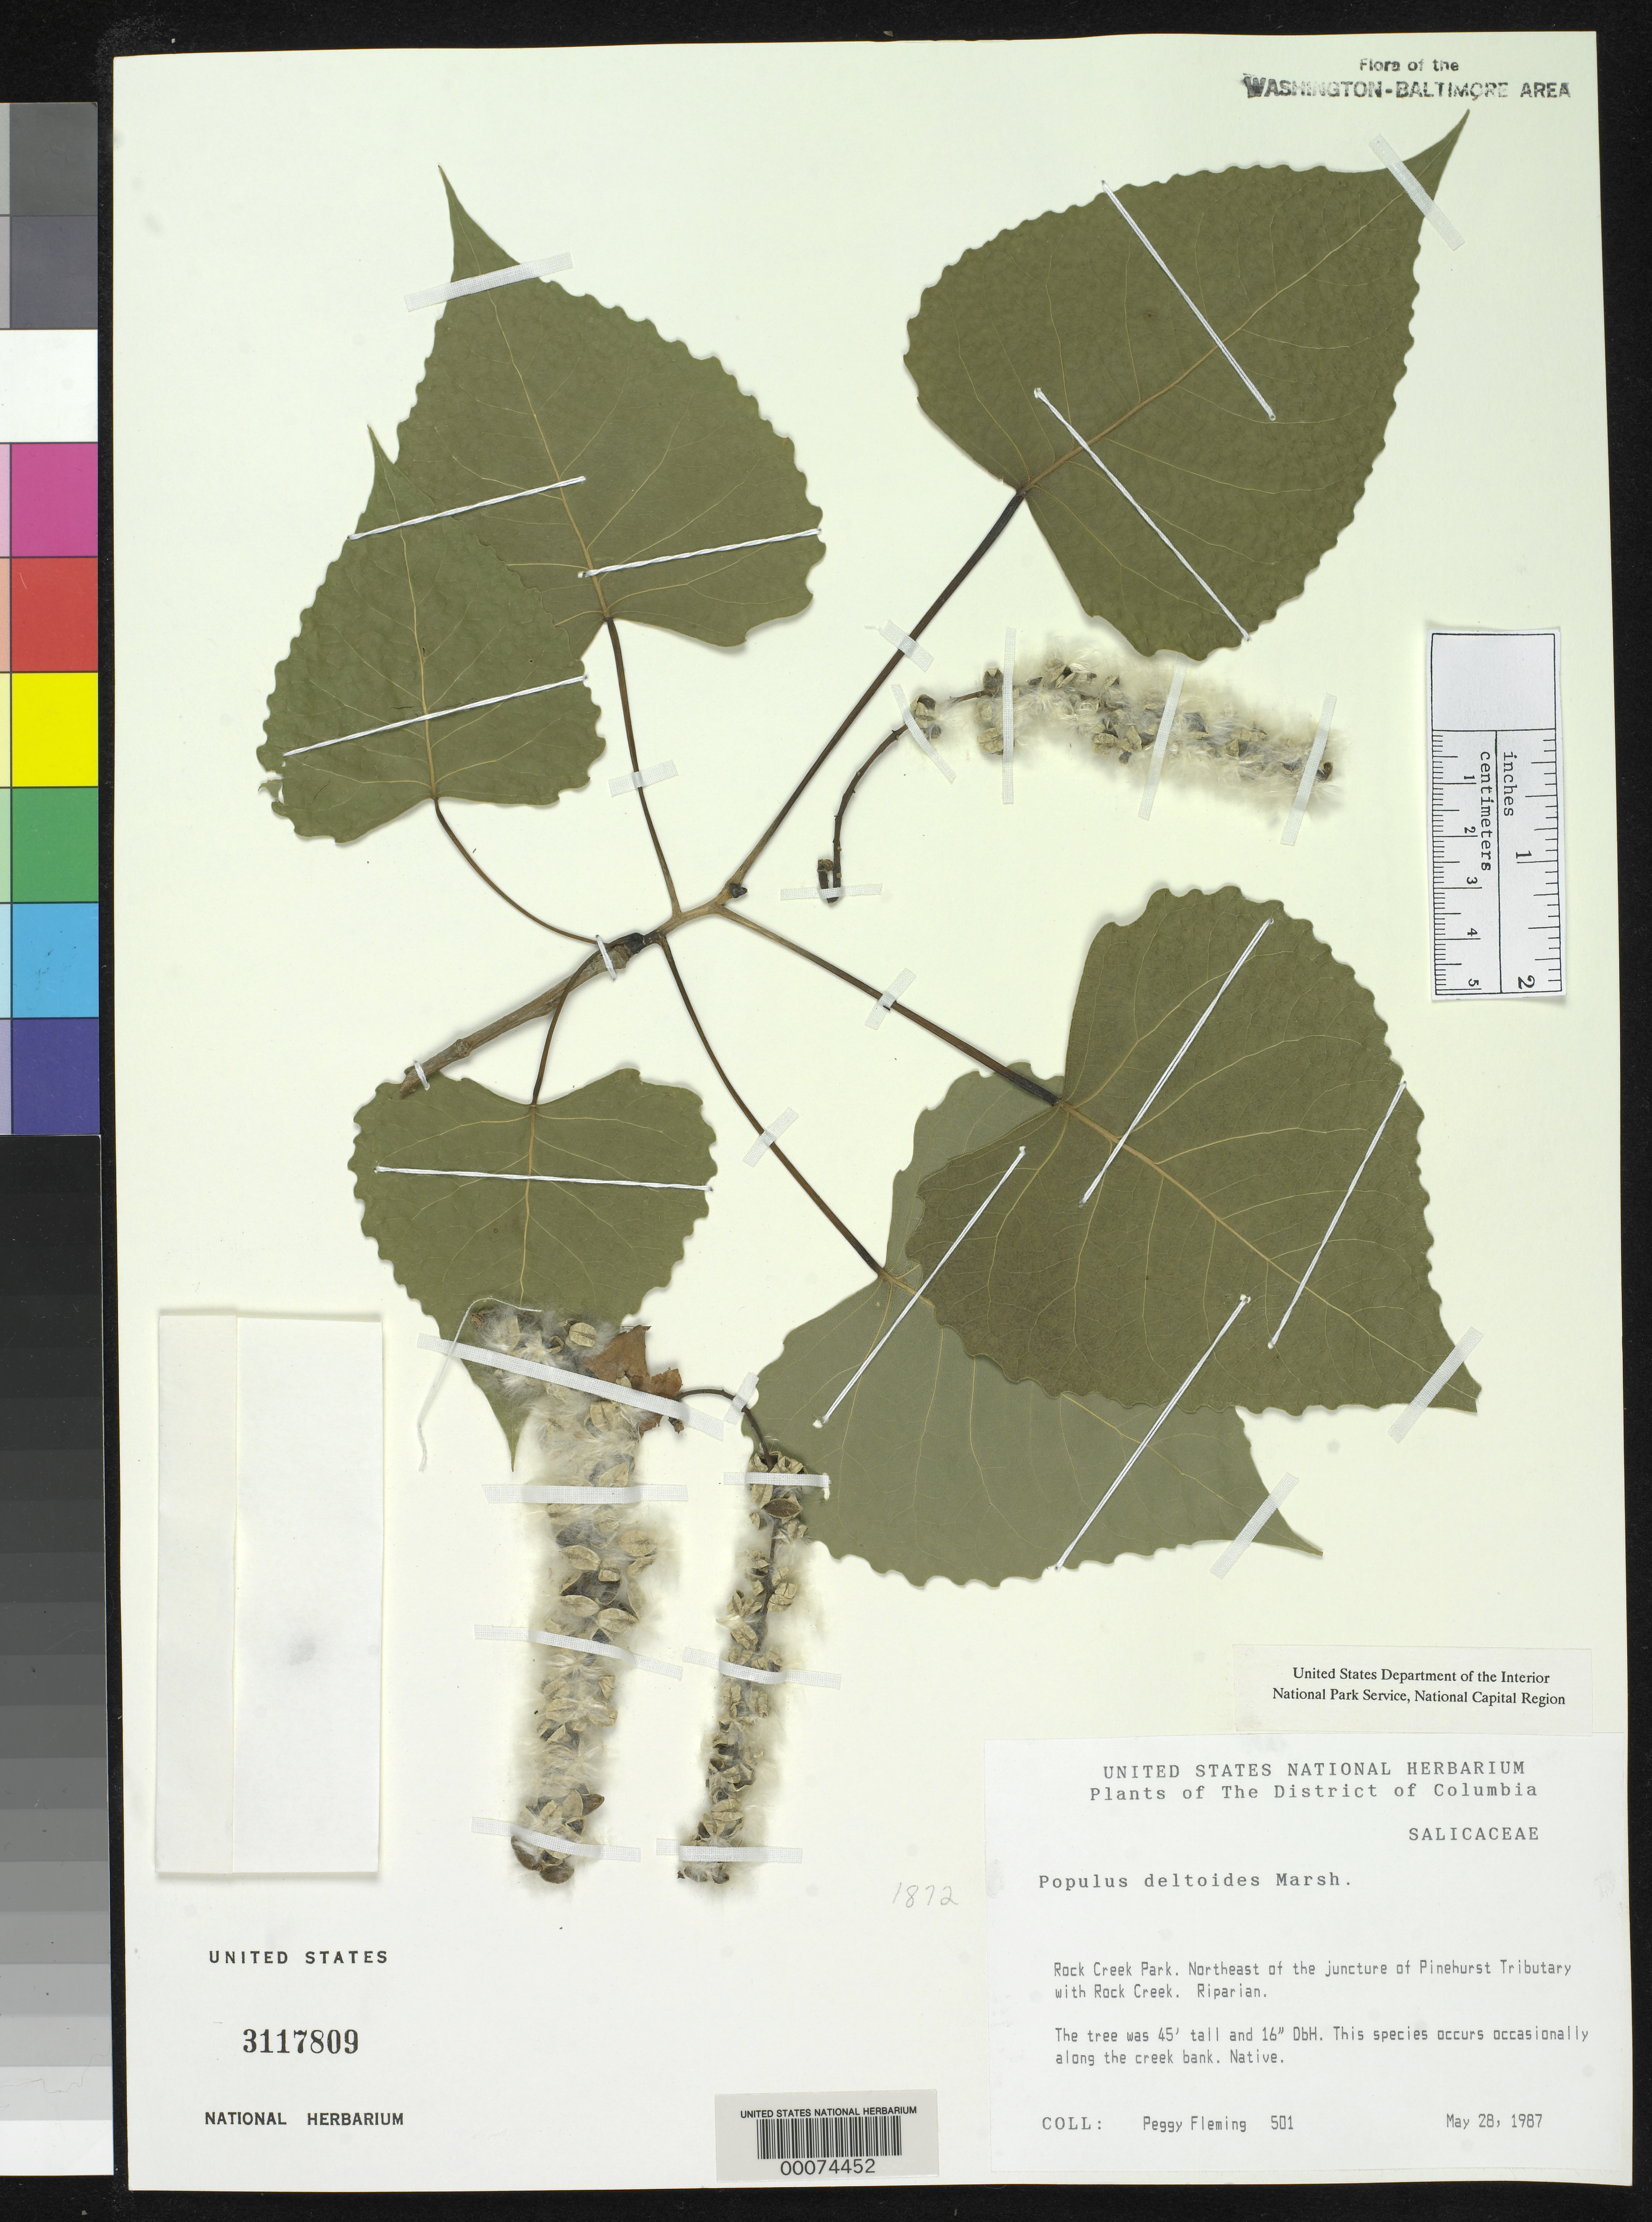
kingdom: Plantae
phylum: Tracheophyta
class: Magnoliopsida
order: Malpighiales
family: Salicaceae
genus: Populus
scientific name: Populus deltoides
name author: W. Bartram ex Marshall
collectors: P. Fleming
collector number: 501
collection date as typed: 28 May 1987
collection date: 1987-05-28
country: United States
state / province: District of Columbia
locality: Rock Creek Park. Northeast of the juncture of Pinehurst Tributary with Rock Creek. Rock Creek Park and Vicinity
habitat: Riparian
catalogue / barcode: US 3117809